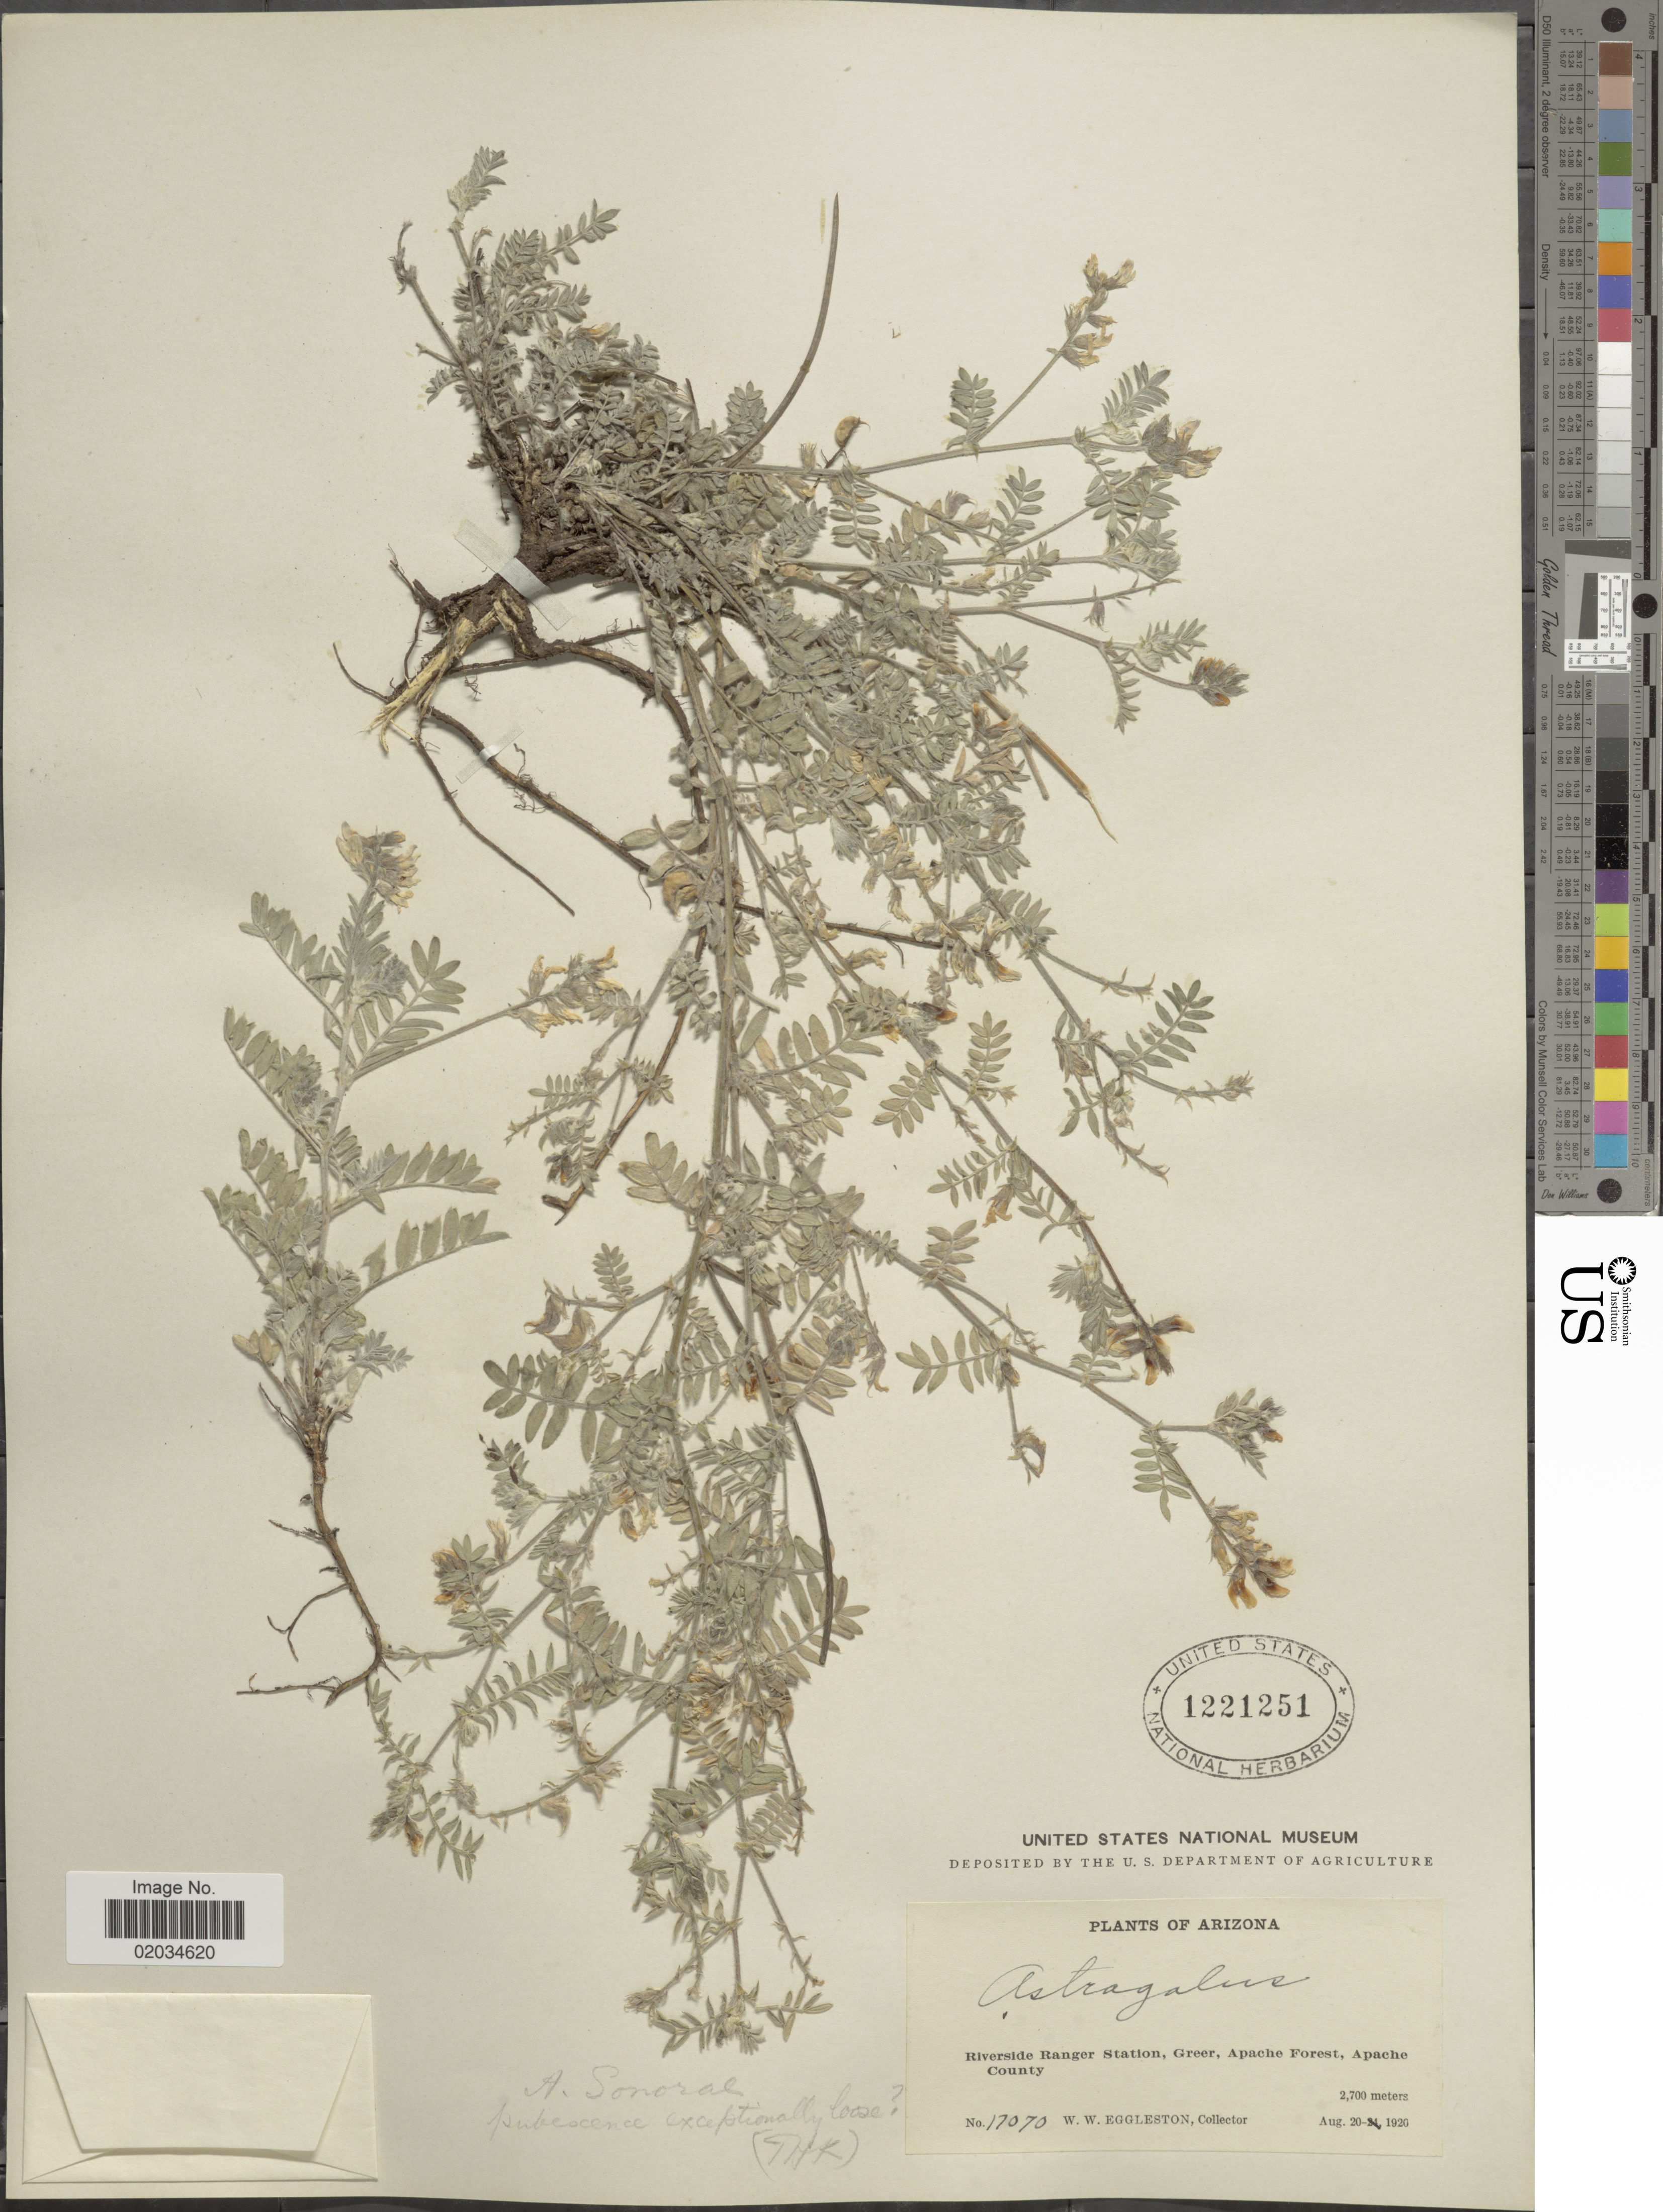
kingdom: Plantae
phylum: Tracheophyta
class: Magnoliopsida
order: Fabales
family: Fabaceae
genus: Astragalus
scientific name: Astragalus sonorae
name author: A. Gray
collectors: W. W. Eggleston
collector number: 17070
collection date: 1920-08-20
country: United States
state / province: Arizona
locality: Riverside Ranger Station, Greer, Apache Forest, Apache County.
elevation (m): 2700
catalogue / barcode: US 1221251